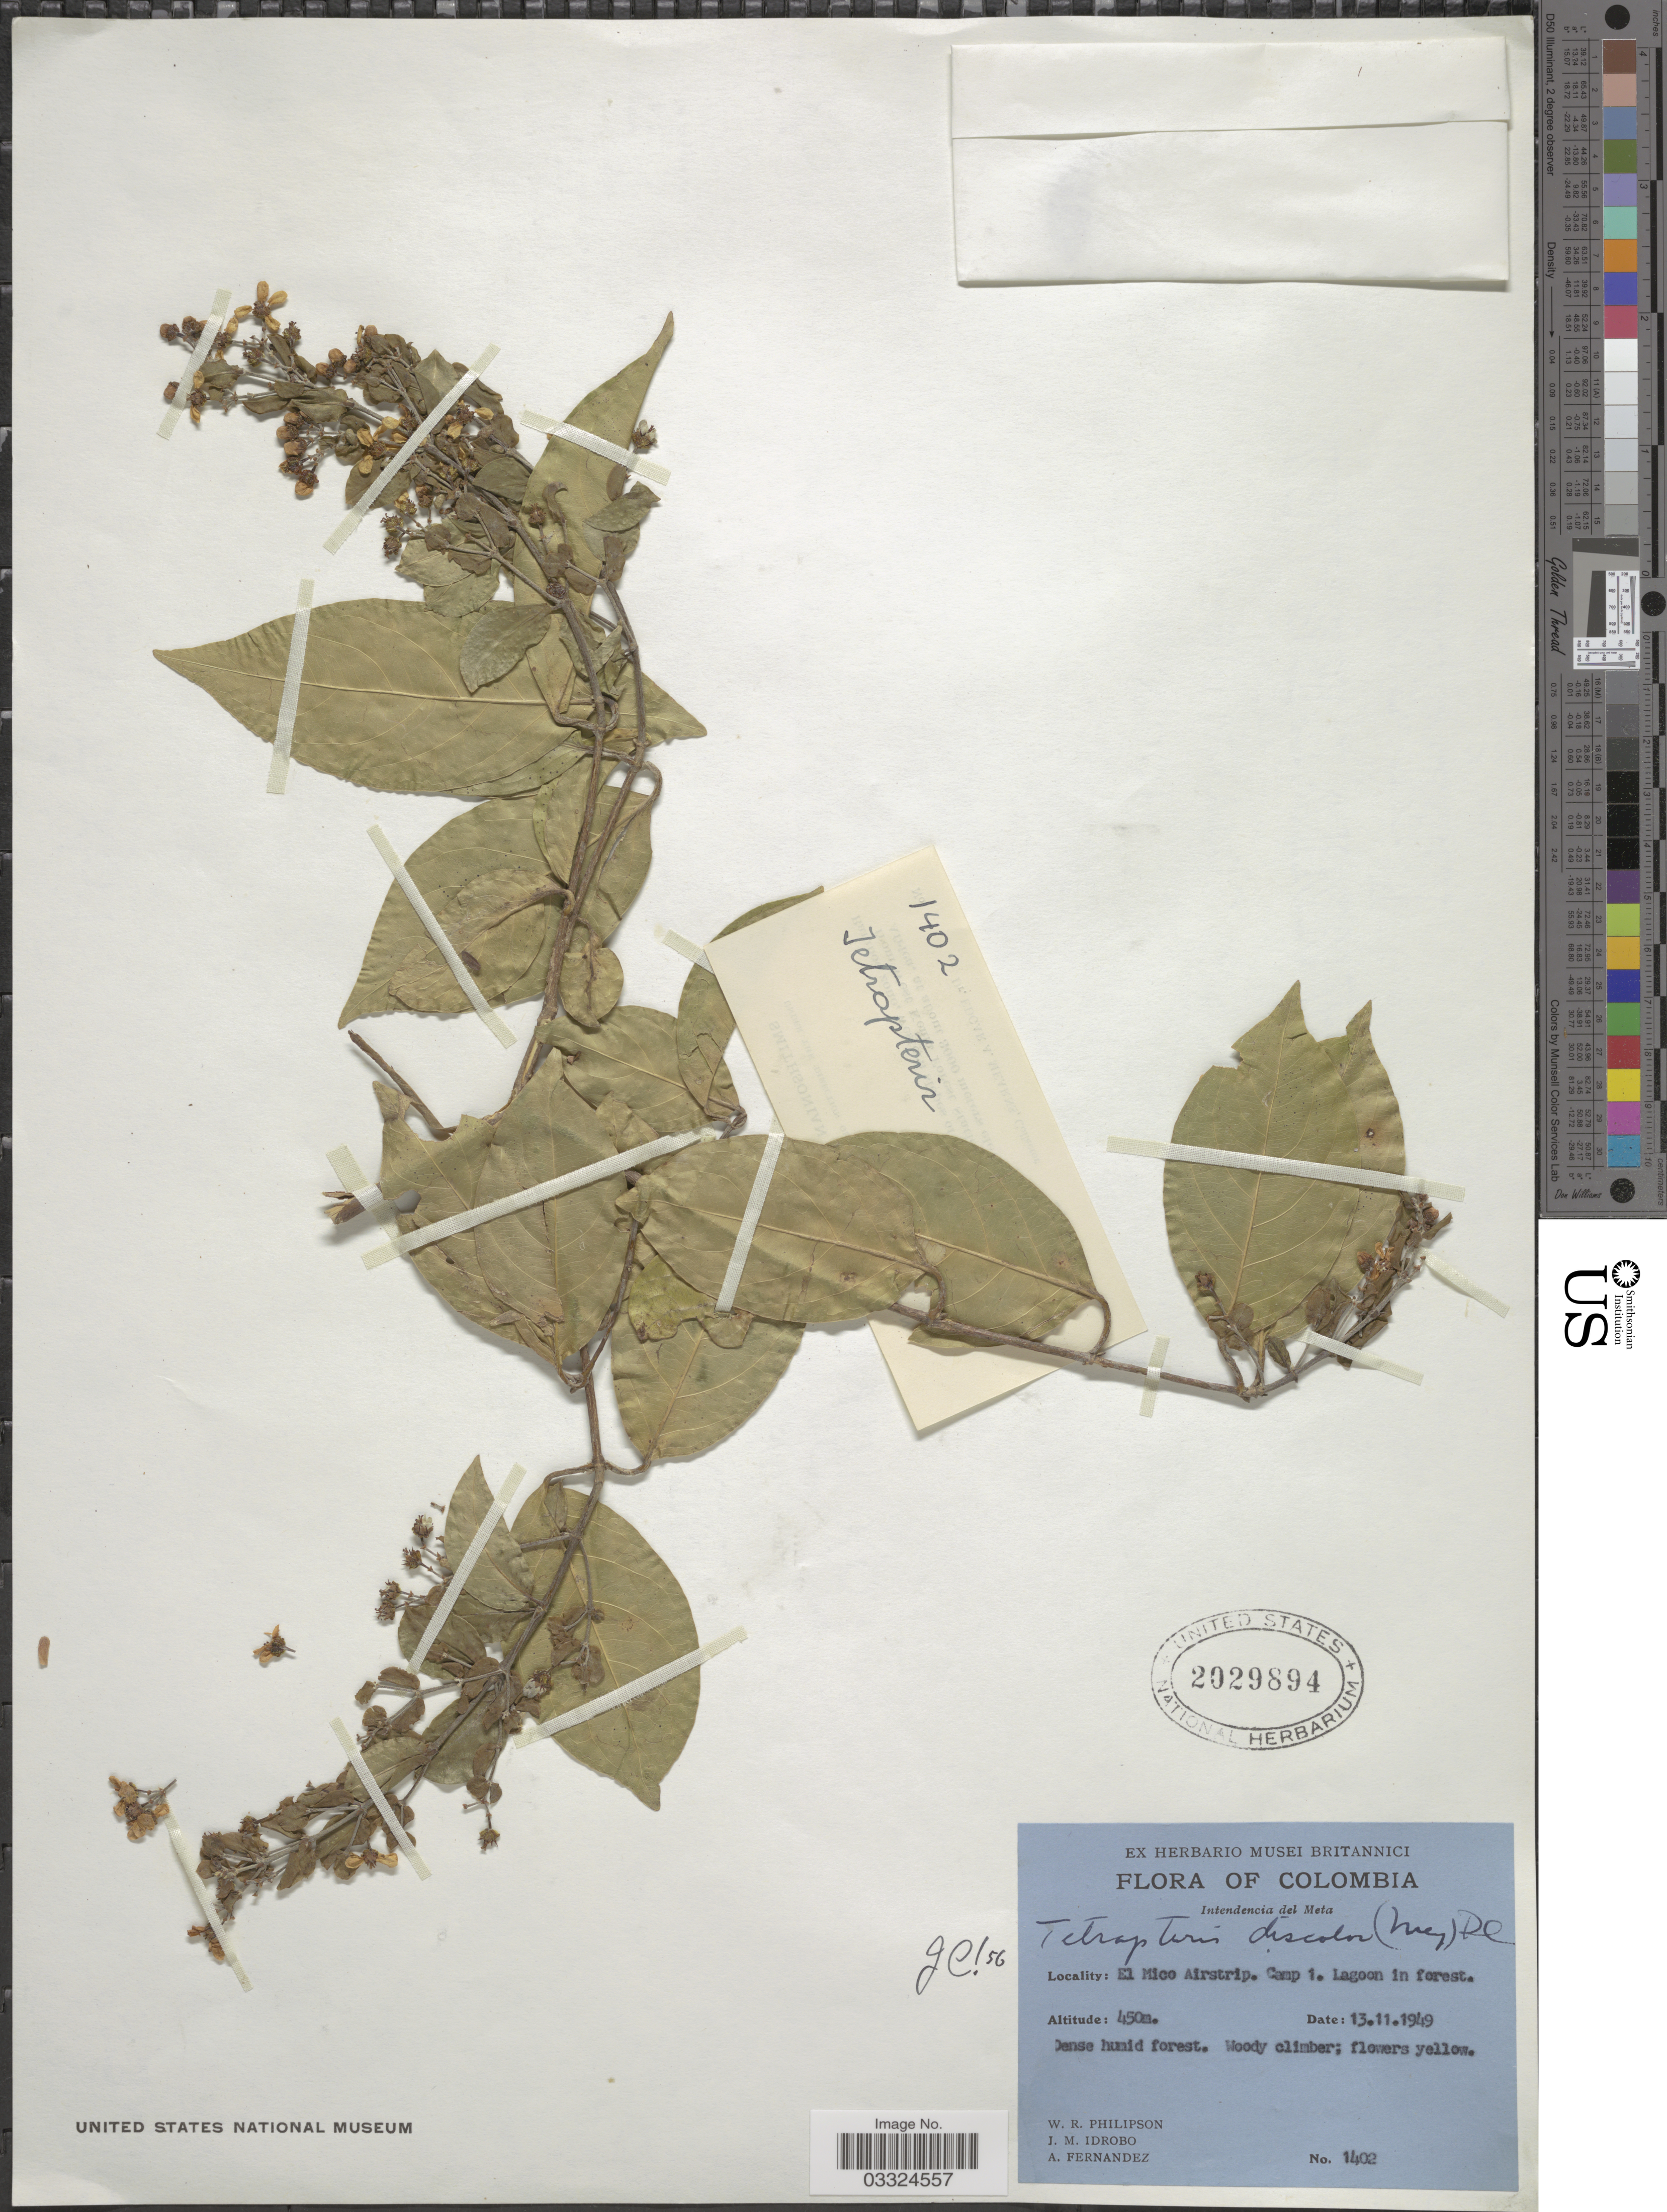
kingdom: Plantae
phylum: Tracheophyta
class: Magnoliopsida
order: Malpighiales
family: Malpighiaceae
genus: Tetrapterys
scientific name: Tetrapterys discolor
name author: (G. Mey.) DC.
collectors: W. R. Philipson, J. M. Idrobo & A. Fernandez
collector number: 1402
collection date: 1949-11-13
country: Colombia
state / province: Meta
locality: Intendencia del Meta. El Mico Airstrip. Camp 1. Lagoon in forest.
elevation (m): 450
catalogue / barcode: US 2029894